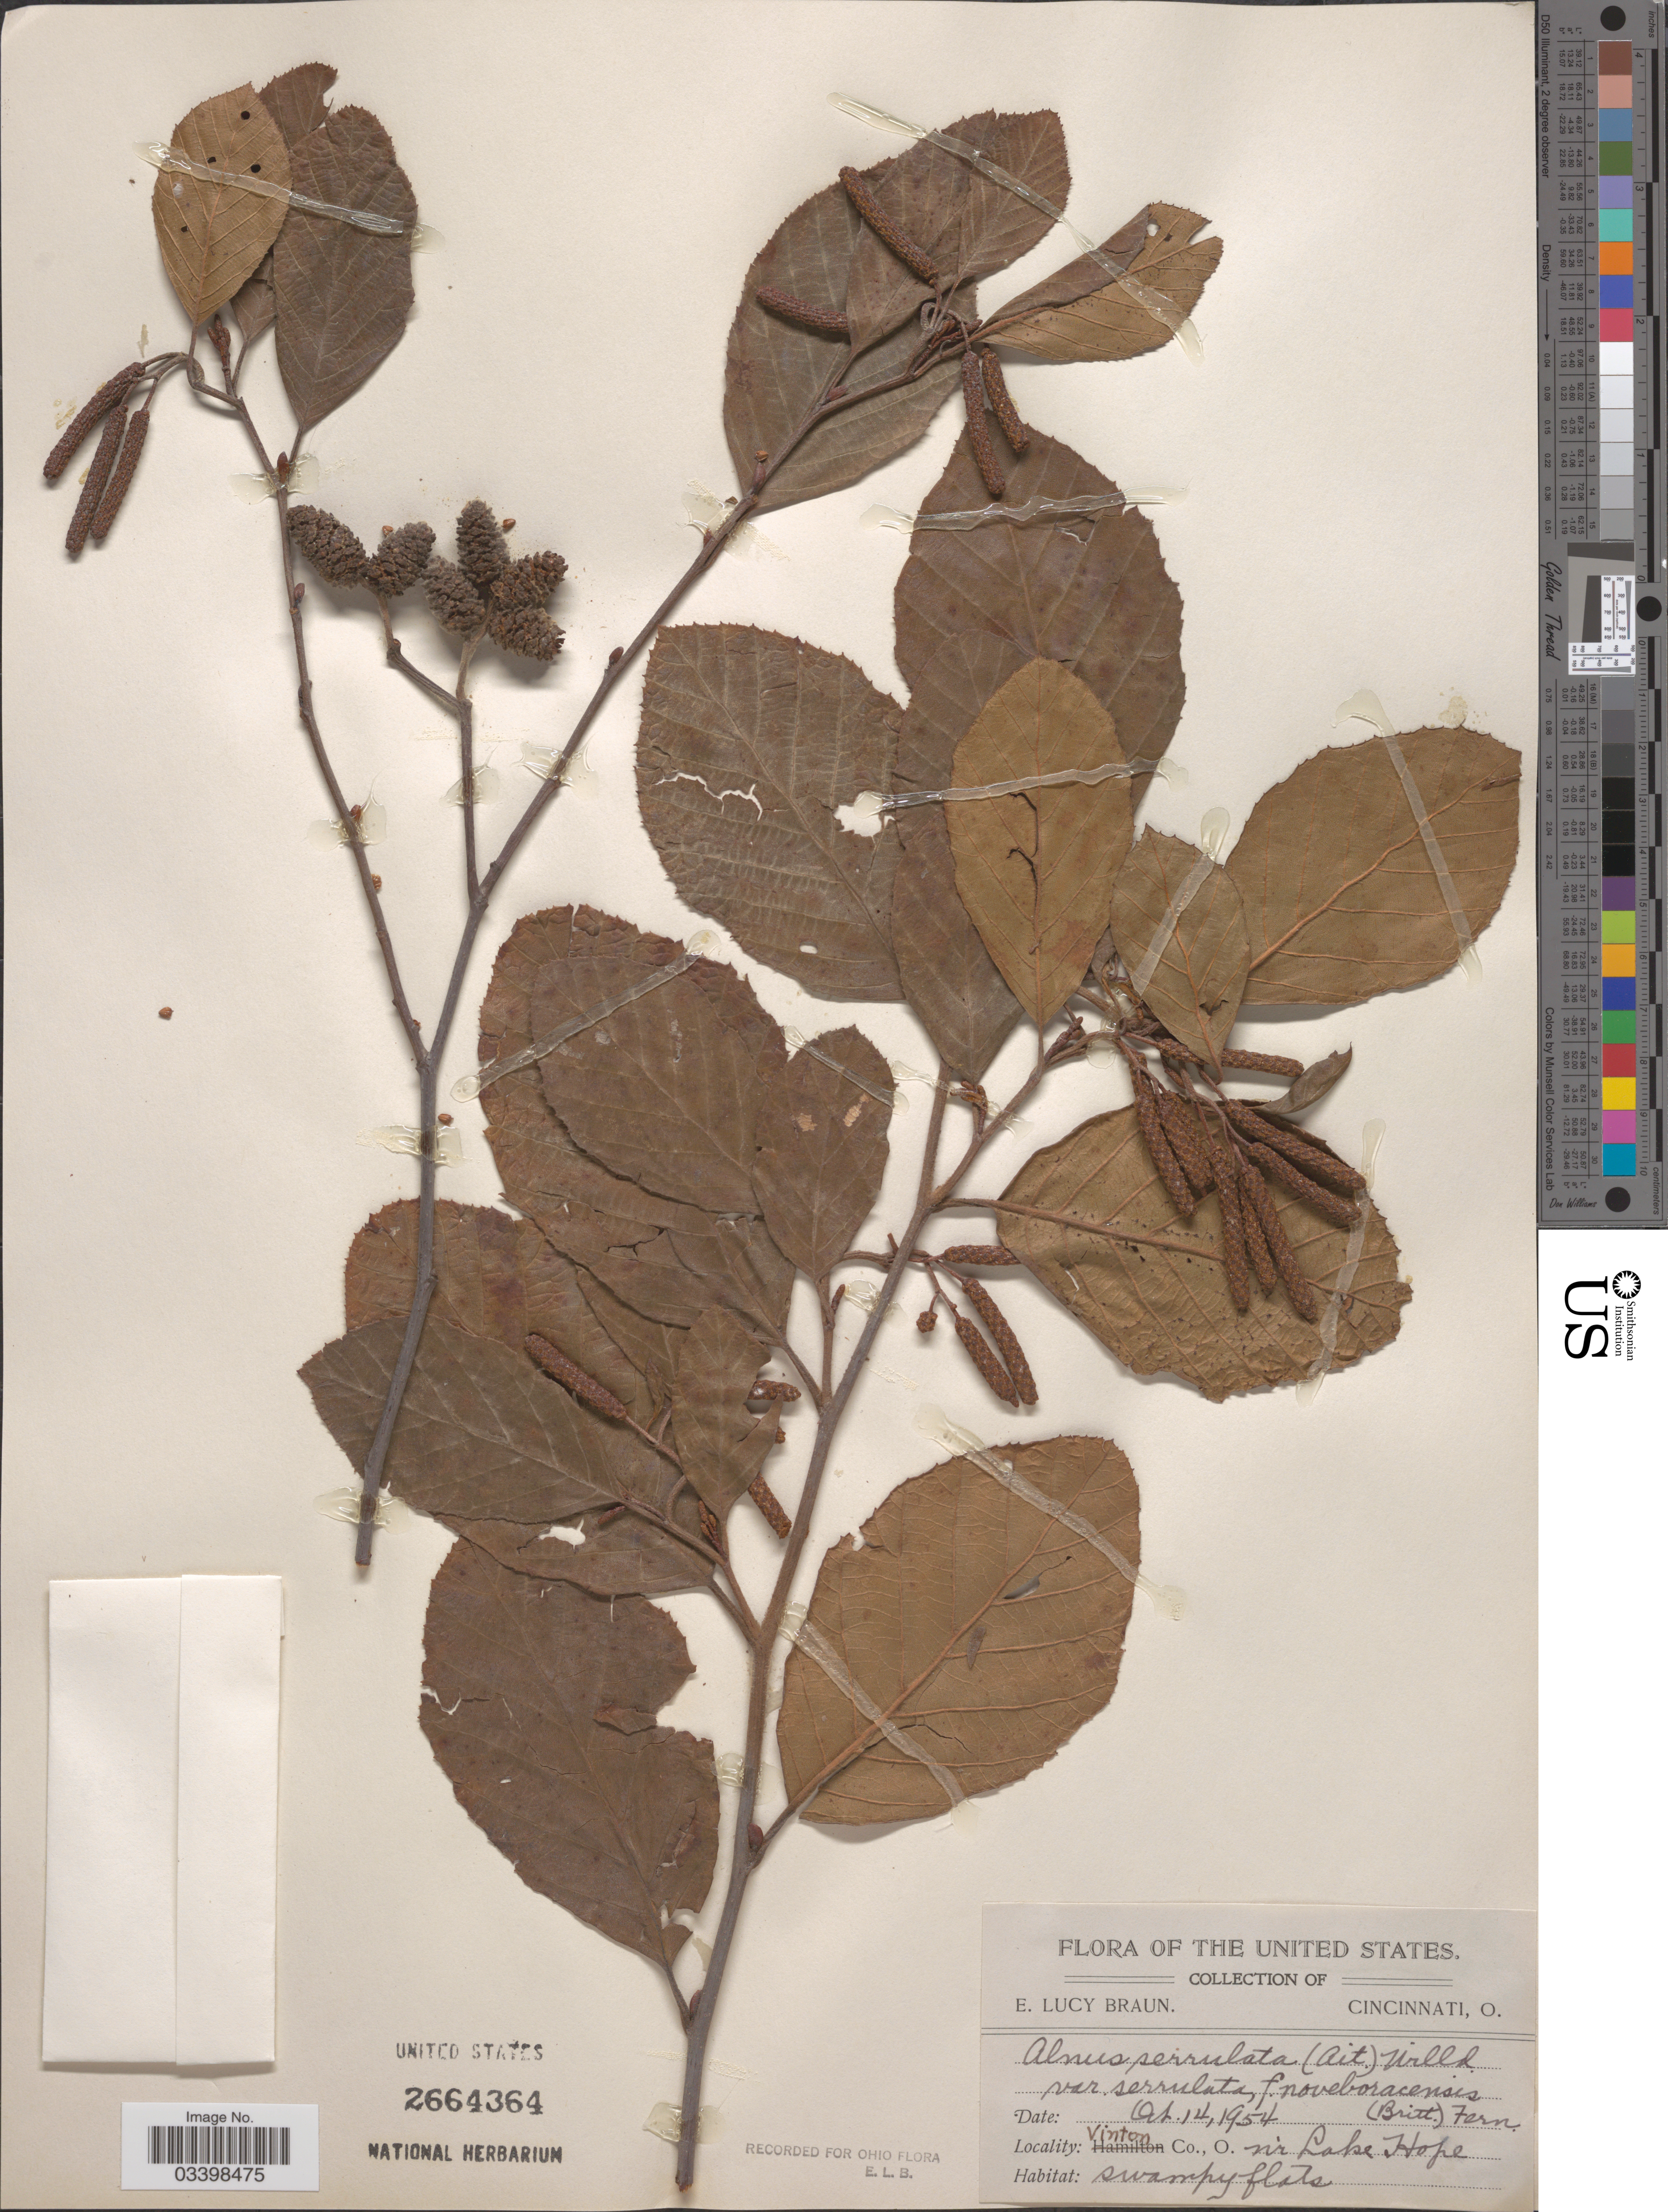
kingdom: Plantae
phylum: Tracheophyta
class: Magnoliopsida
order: Fagales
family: Betulaceae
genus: Alnus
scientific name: Alnus serrulata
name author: (Aiton) Willd.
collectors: E. L. Braun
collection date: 1954-10-14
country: United States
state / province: Ohio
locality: Vinton Co. Nr Lake Hope.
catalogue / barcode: US 2664364